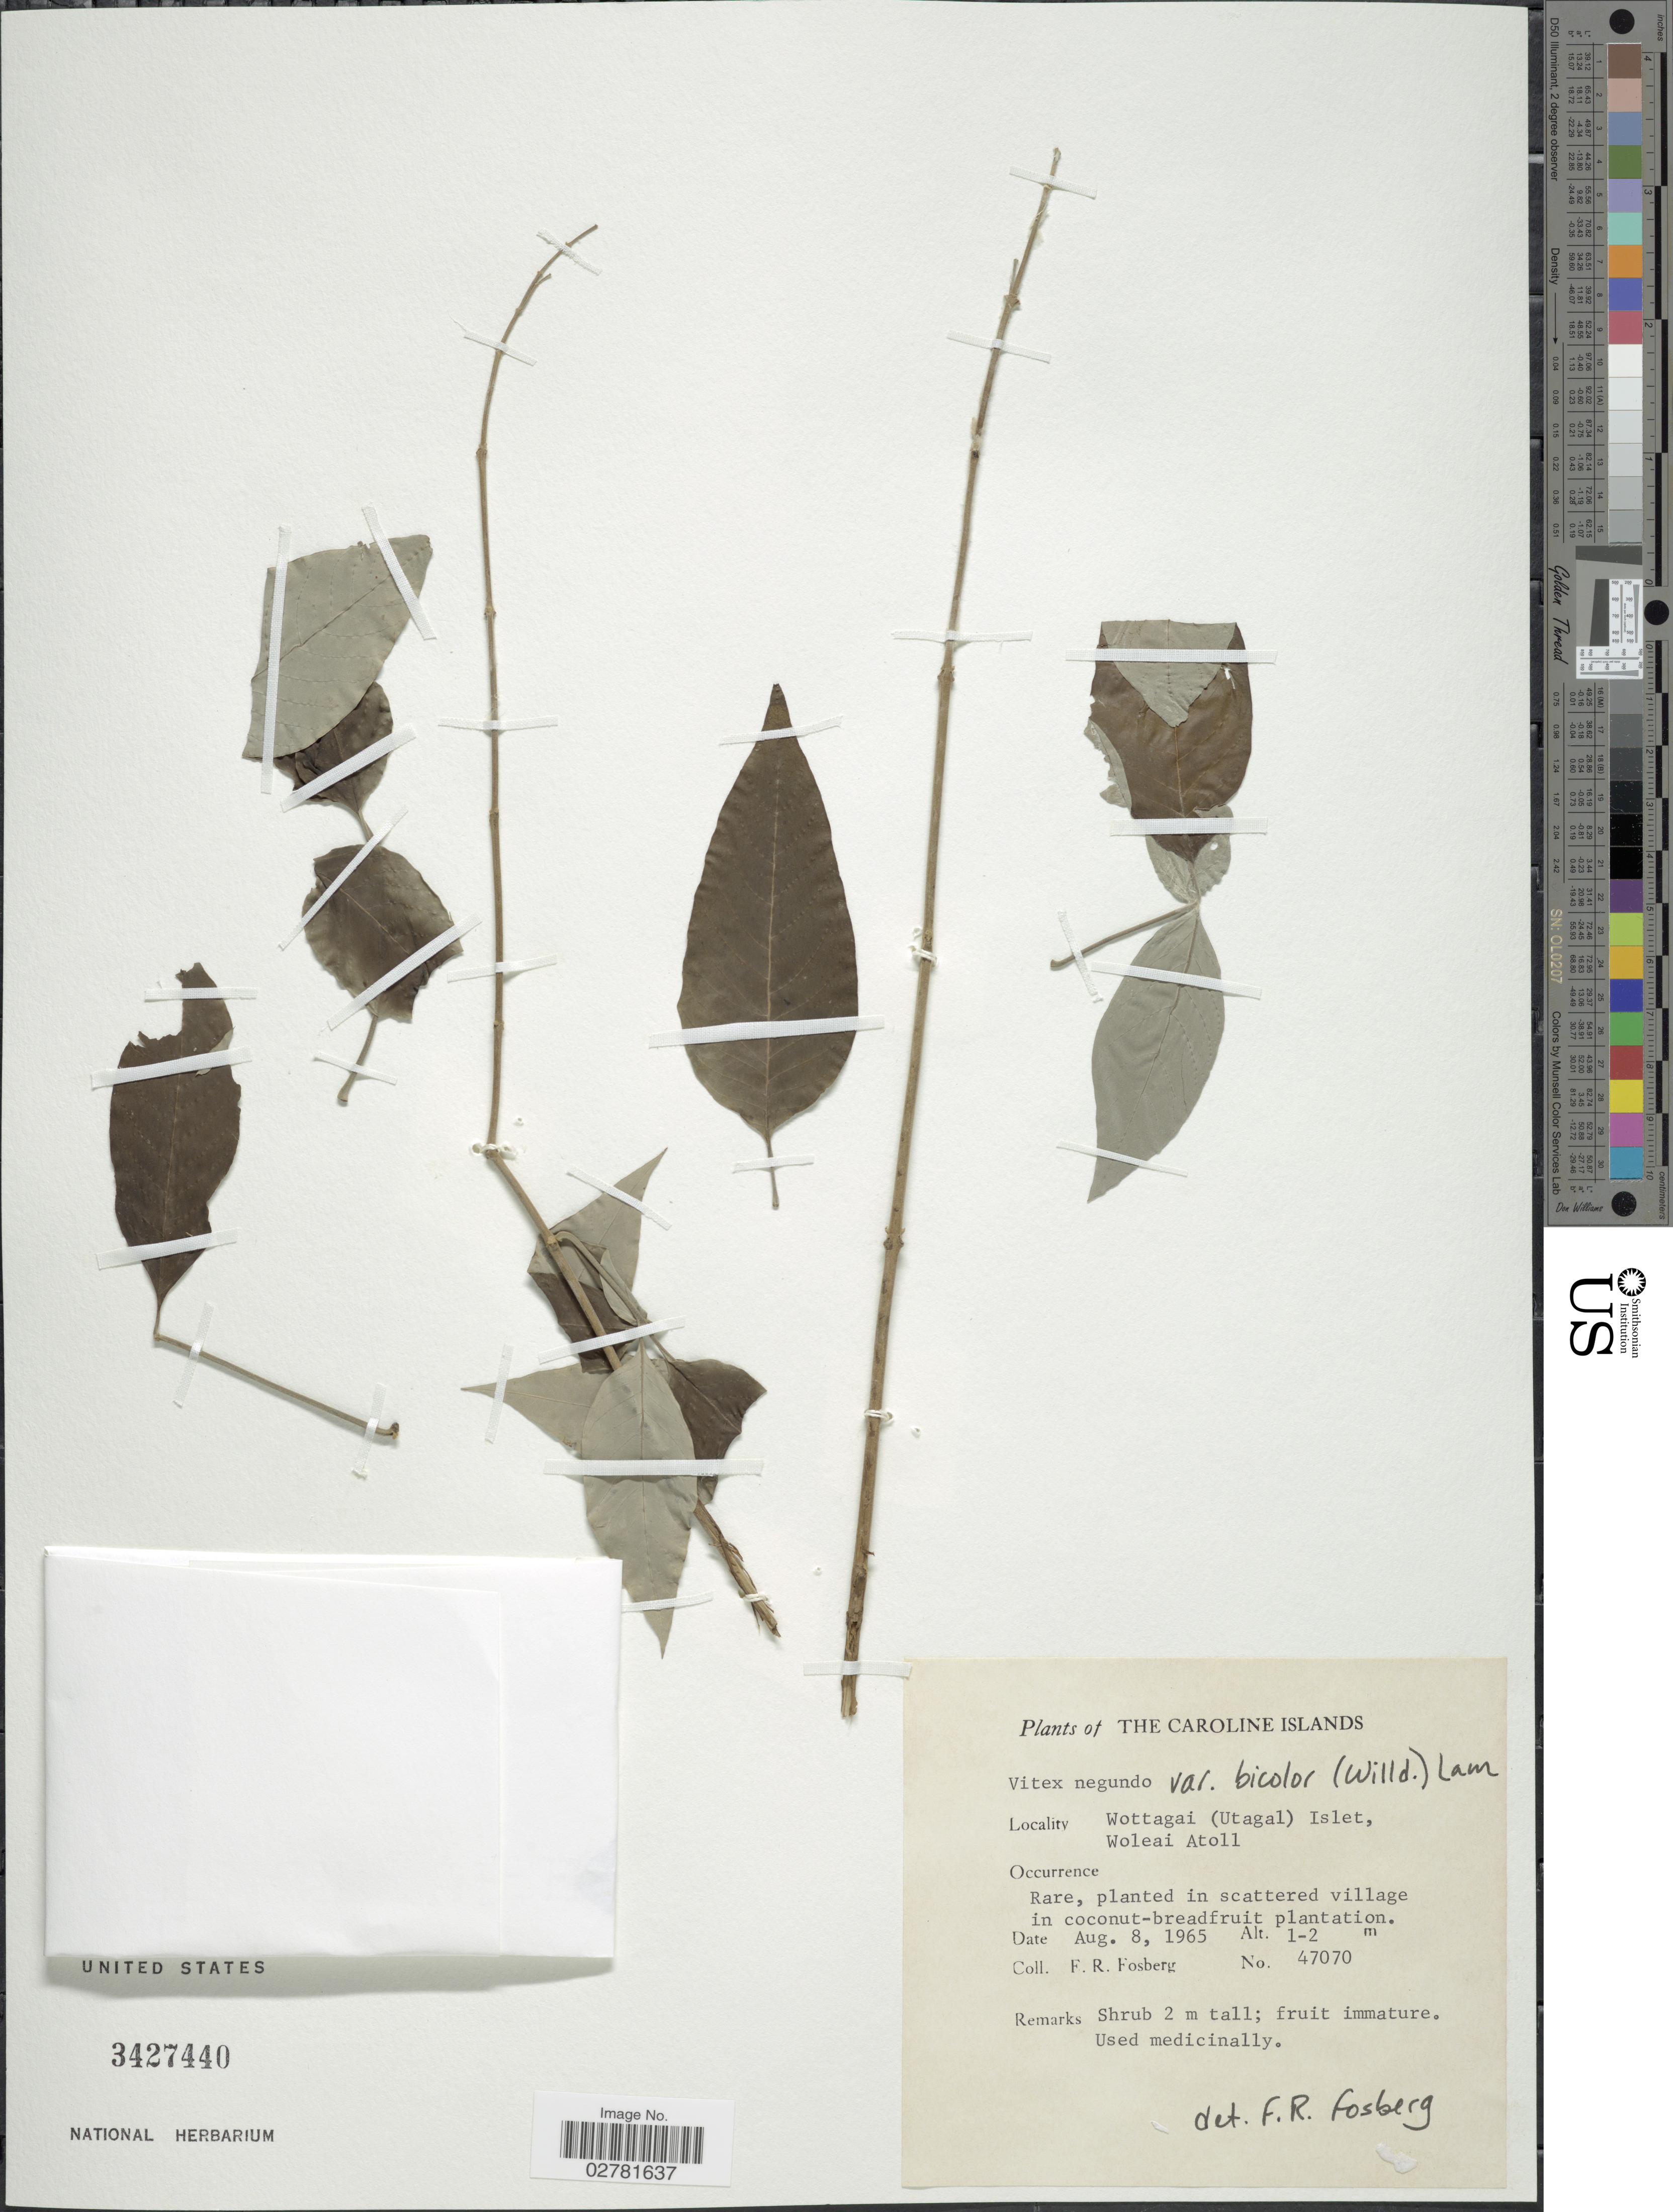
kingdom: Plantae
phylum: Tracheophyta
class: Magnoliopsida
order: Lamiales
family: Lamiaceae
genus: Vitex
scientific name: Vitex negundo var. bicolor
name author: (Willd.) H.J. Lam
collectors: F. R. Fosberg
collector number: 47070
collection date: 1965-08-08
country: Micronesia, Federated States of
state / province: Yap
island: Woleai Atoll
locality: The Caroline Islands. Wottagai (Utagal) Islet, Woleai Atoll.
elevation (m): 1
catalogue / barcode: US 3427440